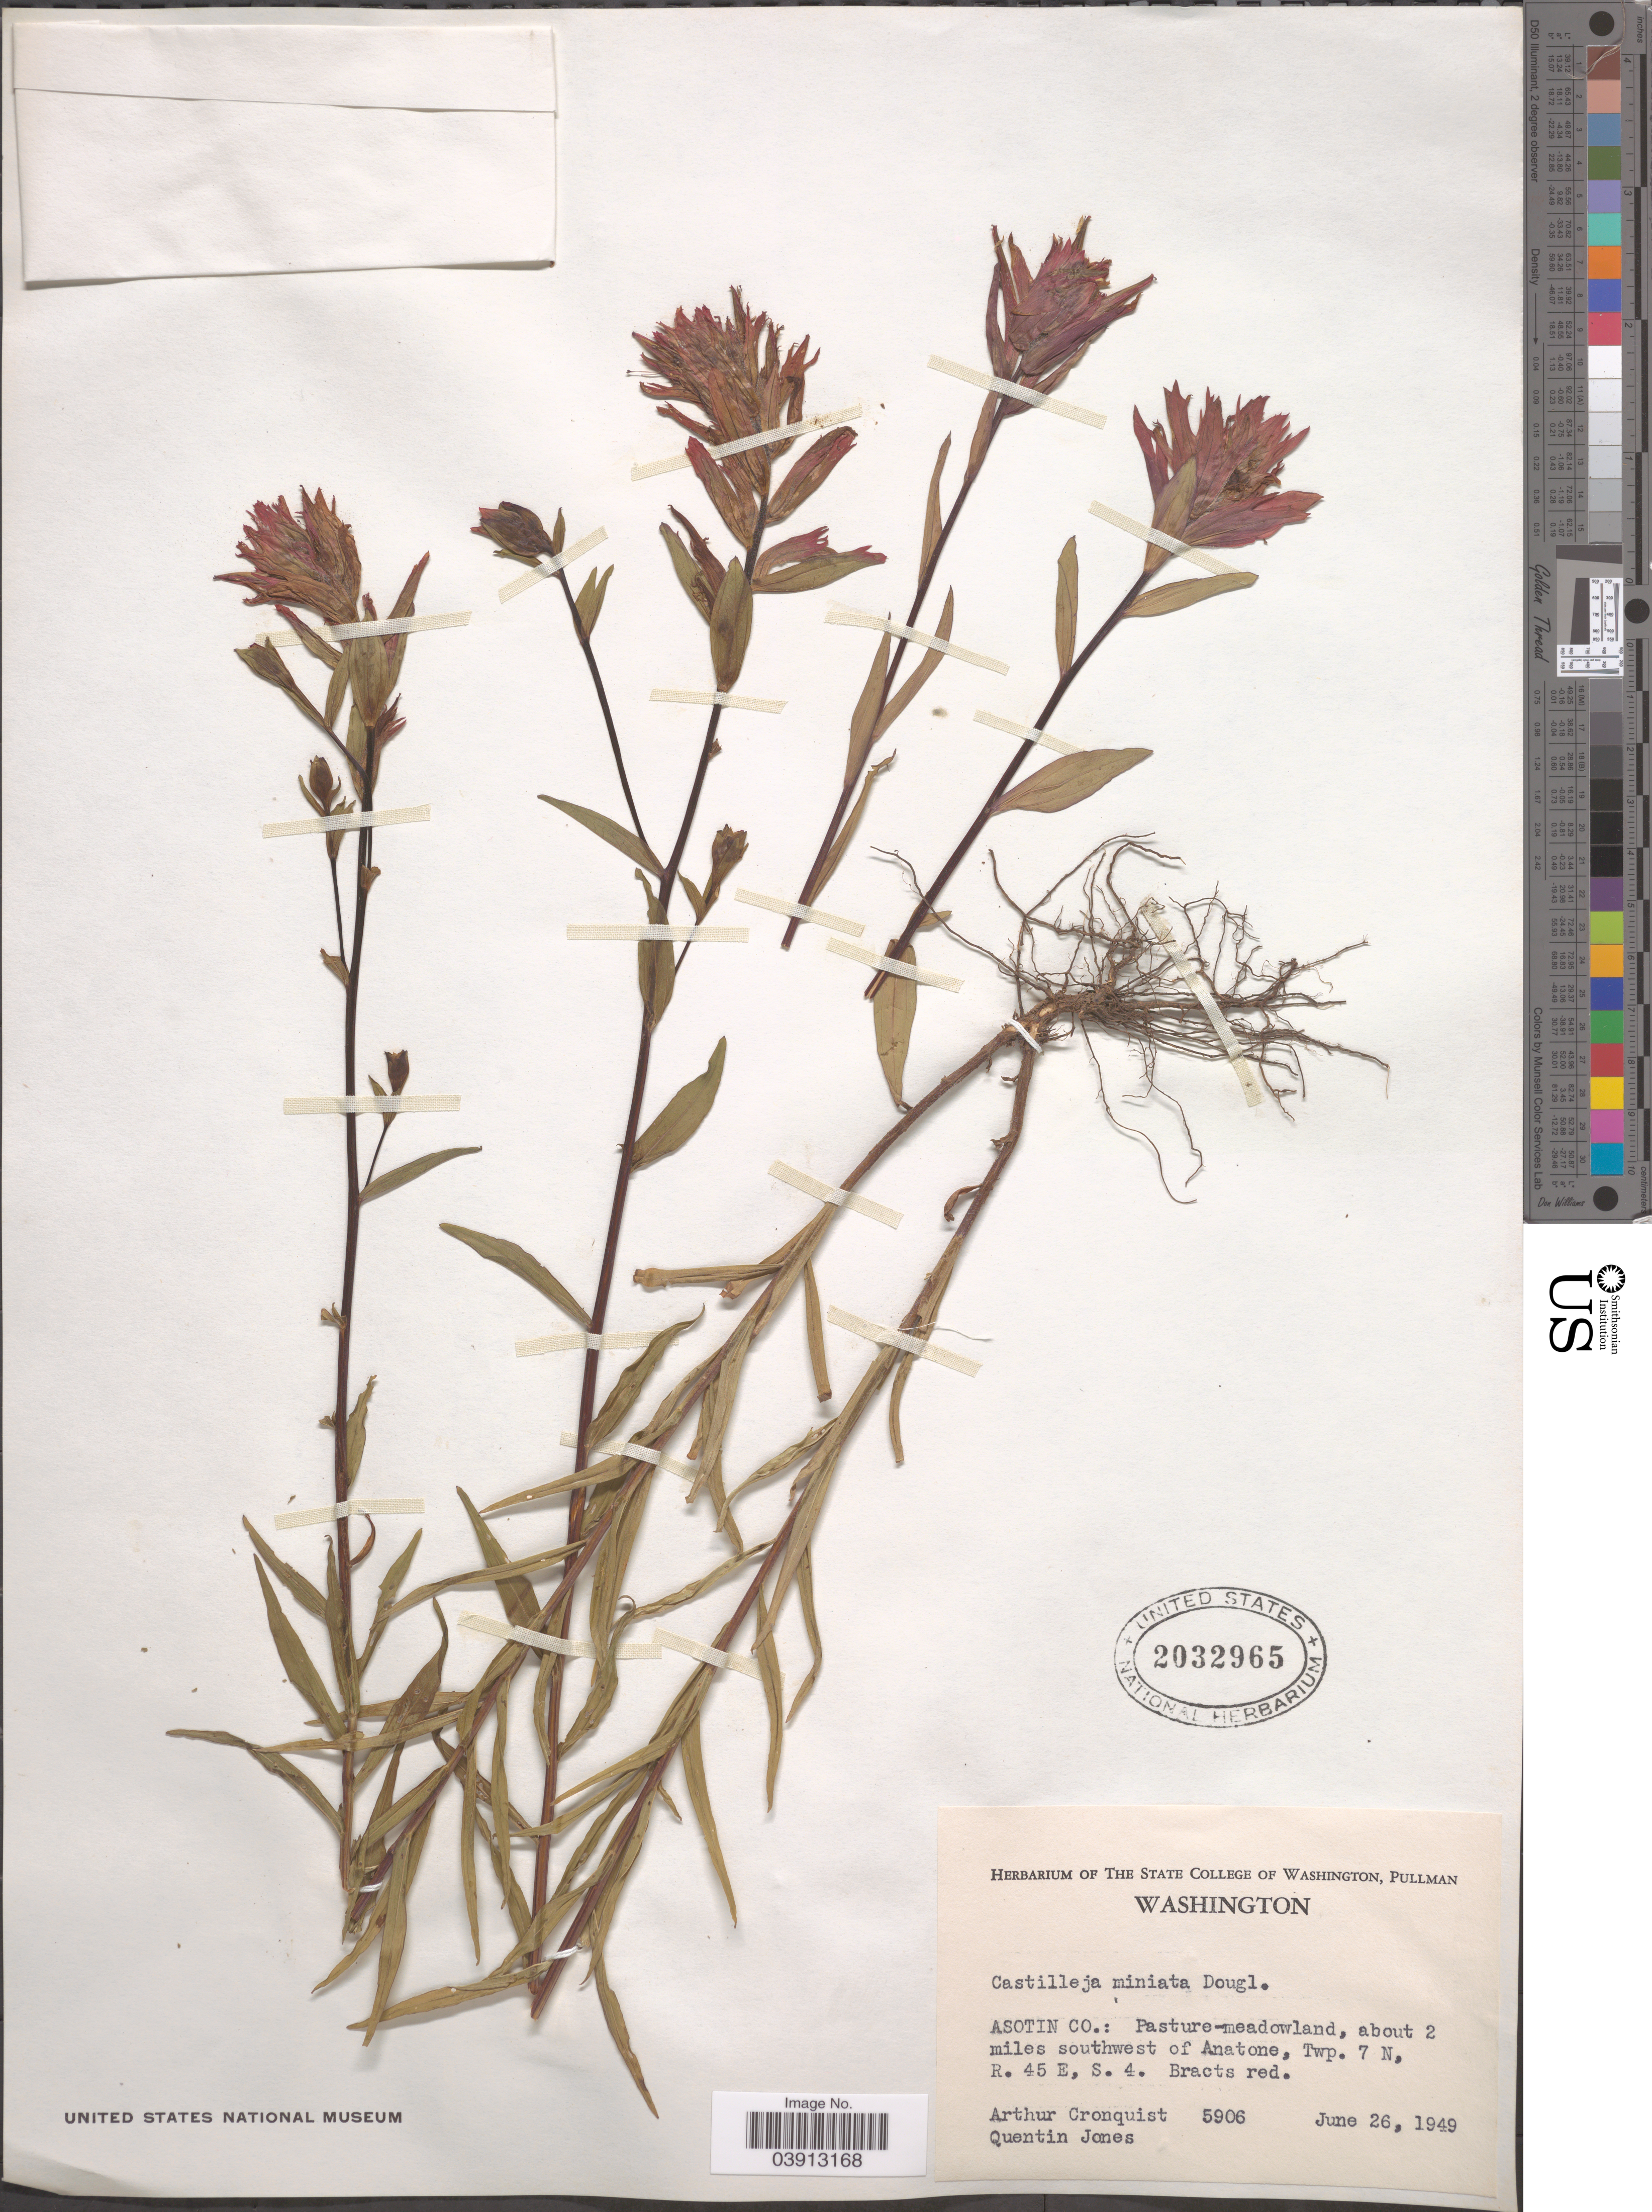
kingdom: Plantae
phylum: Tracheophyta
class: Magnoliopsida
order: Lamiales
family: Orobanchaceae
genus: Castilleja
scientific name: Castilleja miniata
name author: Douglas ex Hook.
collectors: A. J. Cronquist & Q. Jones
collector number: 5906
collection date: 1949-06-26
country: United States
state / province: Washington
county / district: Asotin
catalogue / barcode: US 2032965